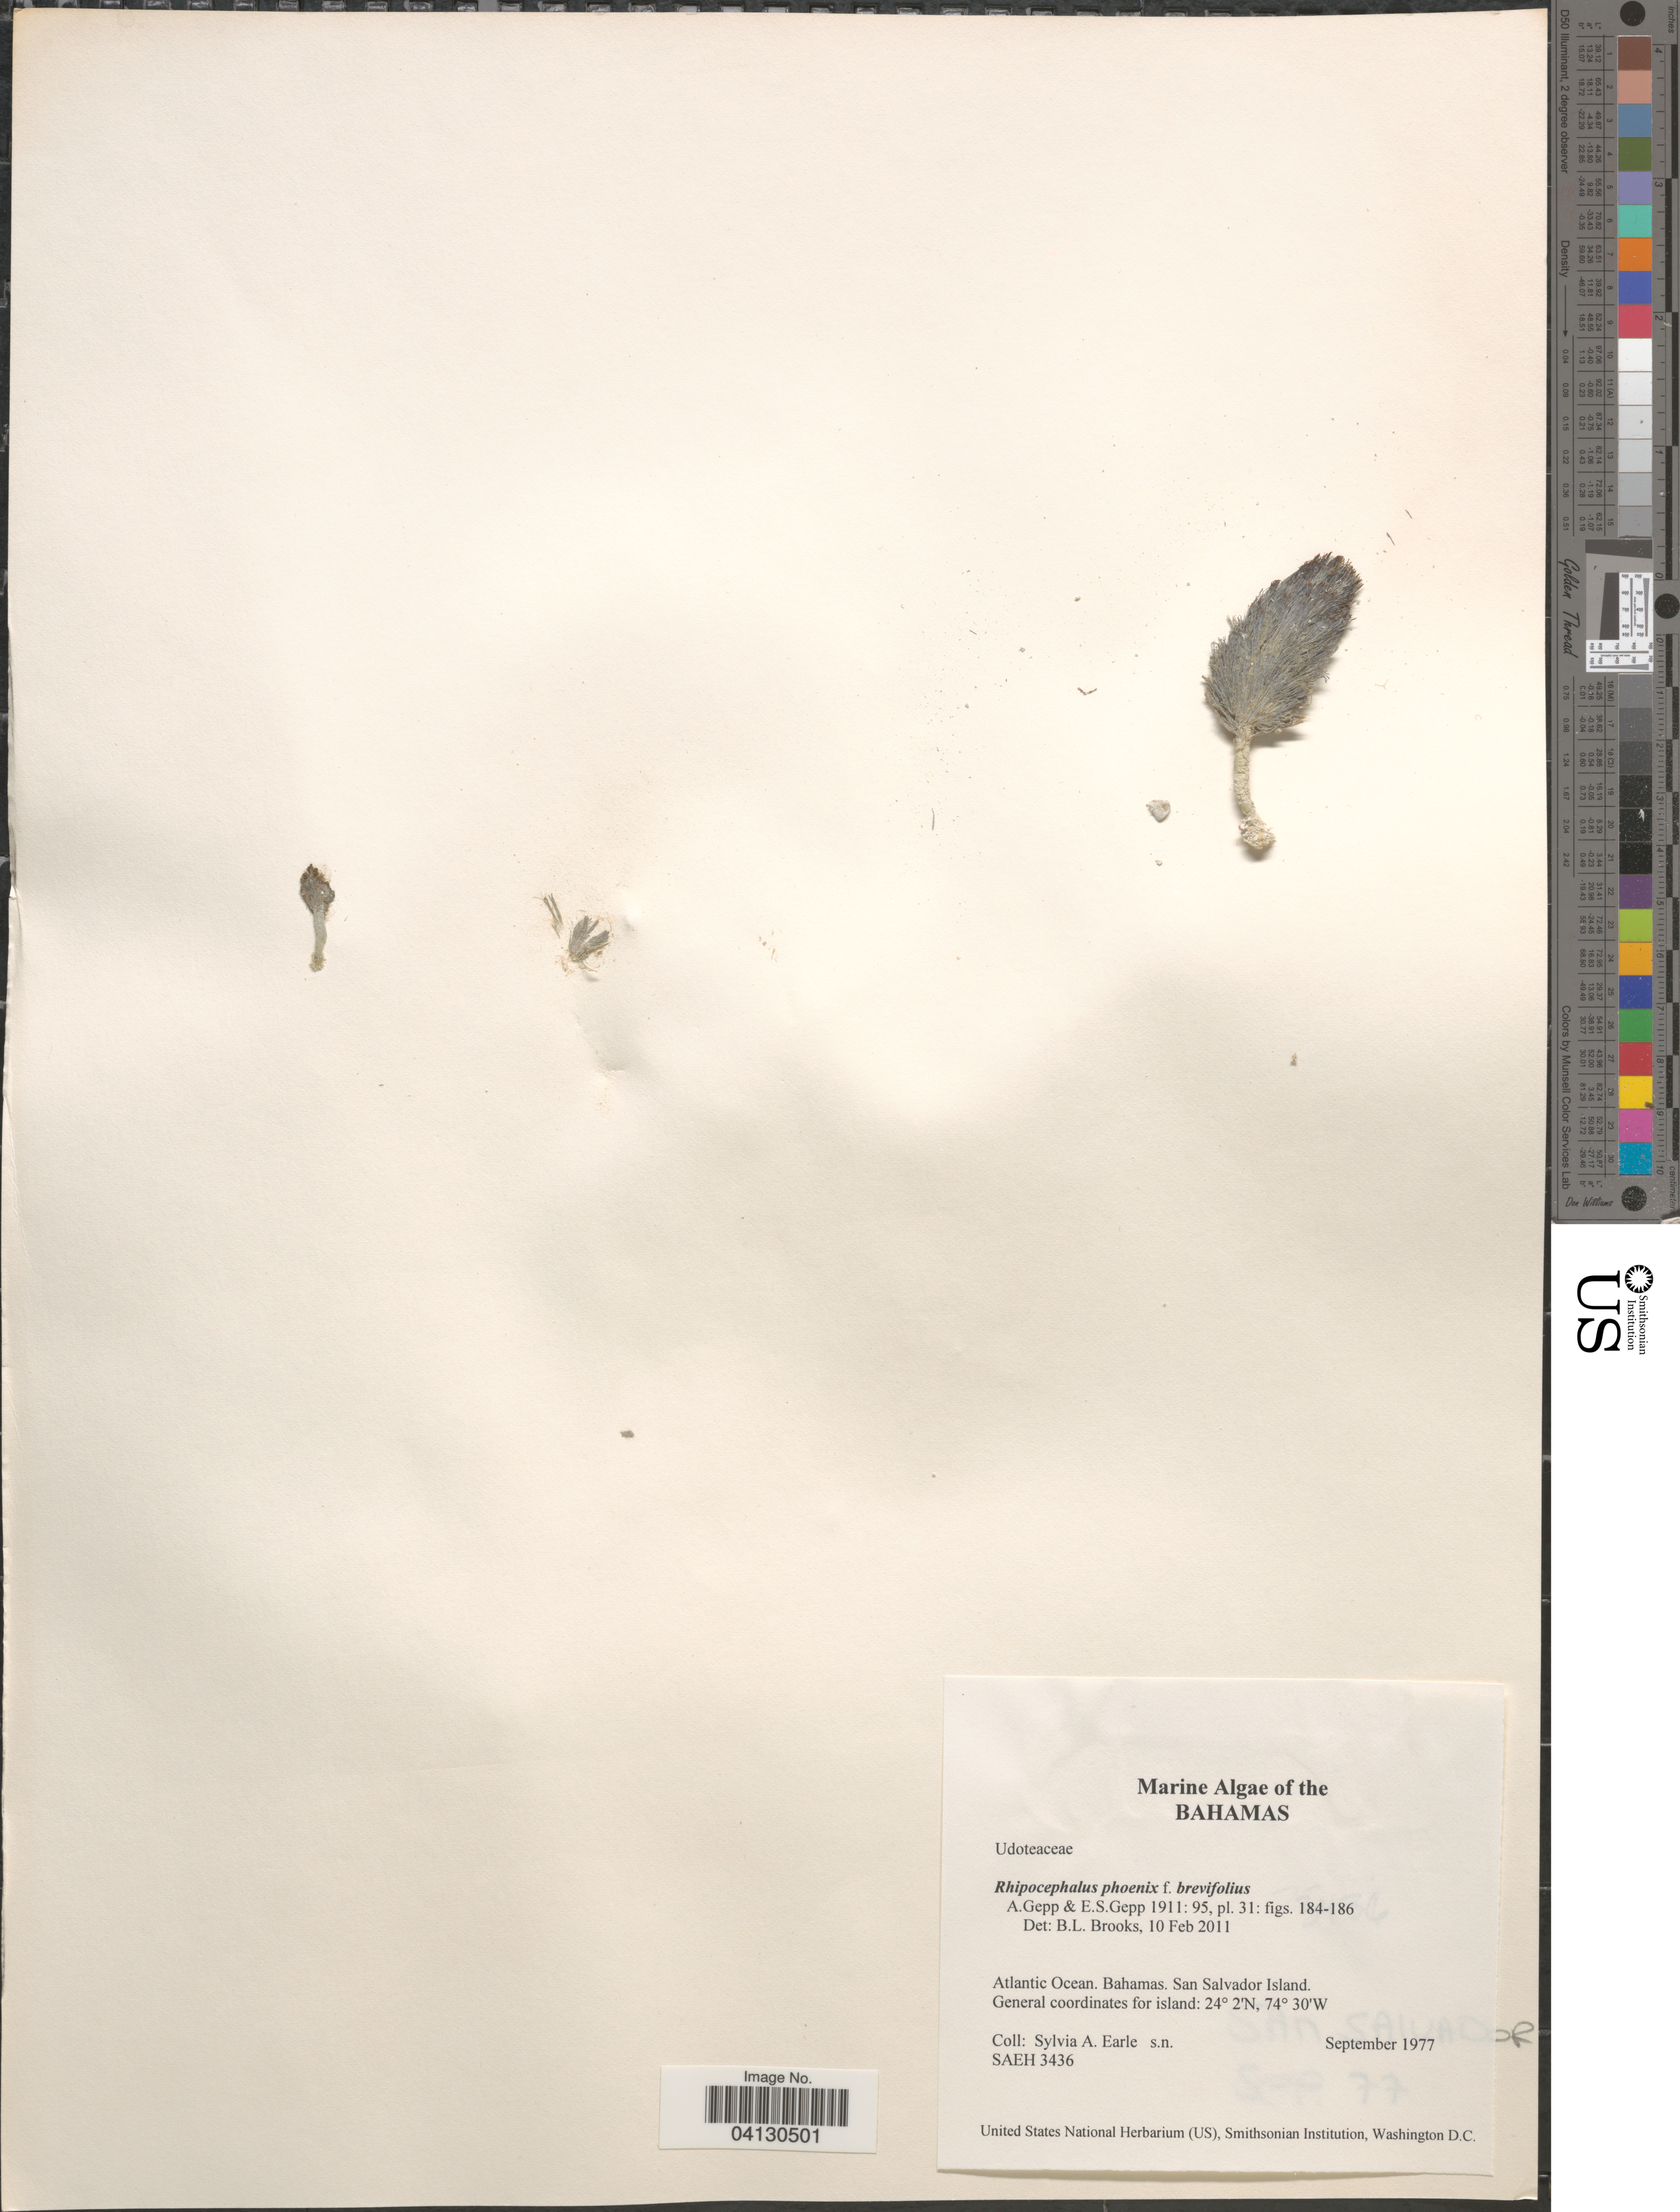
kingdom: Plantae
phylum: Chlorophyta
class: Ulvophyceae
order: Bryopsidales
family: Udoteaceae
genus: Rhipocephalus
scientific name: Rhipocephalus phoenix f. brevifolius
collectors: S. A. Earle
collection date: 1977-09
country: Bahamas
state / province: San Salvador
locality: Atlantic Ocean. San Salvador Island.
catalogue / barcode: US 329151